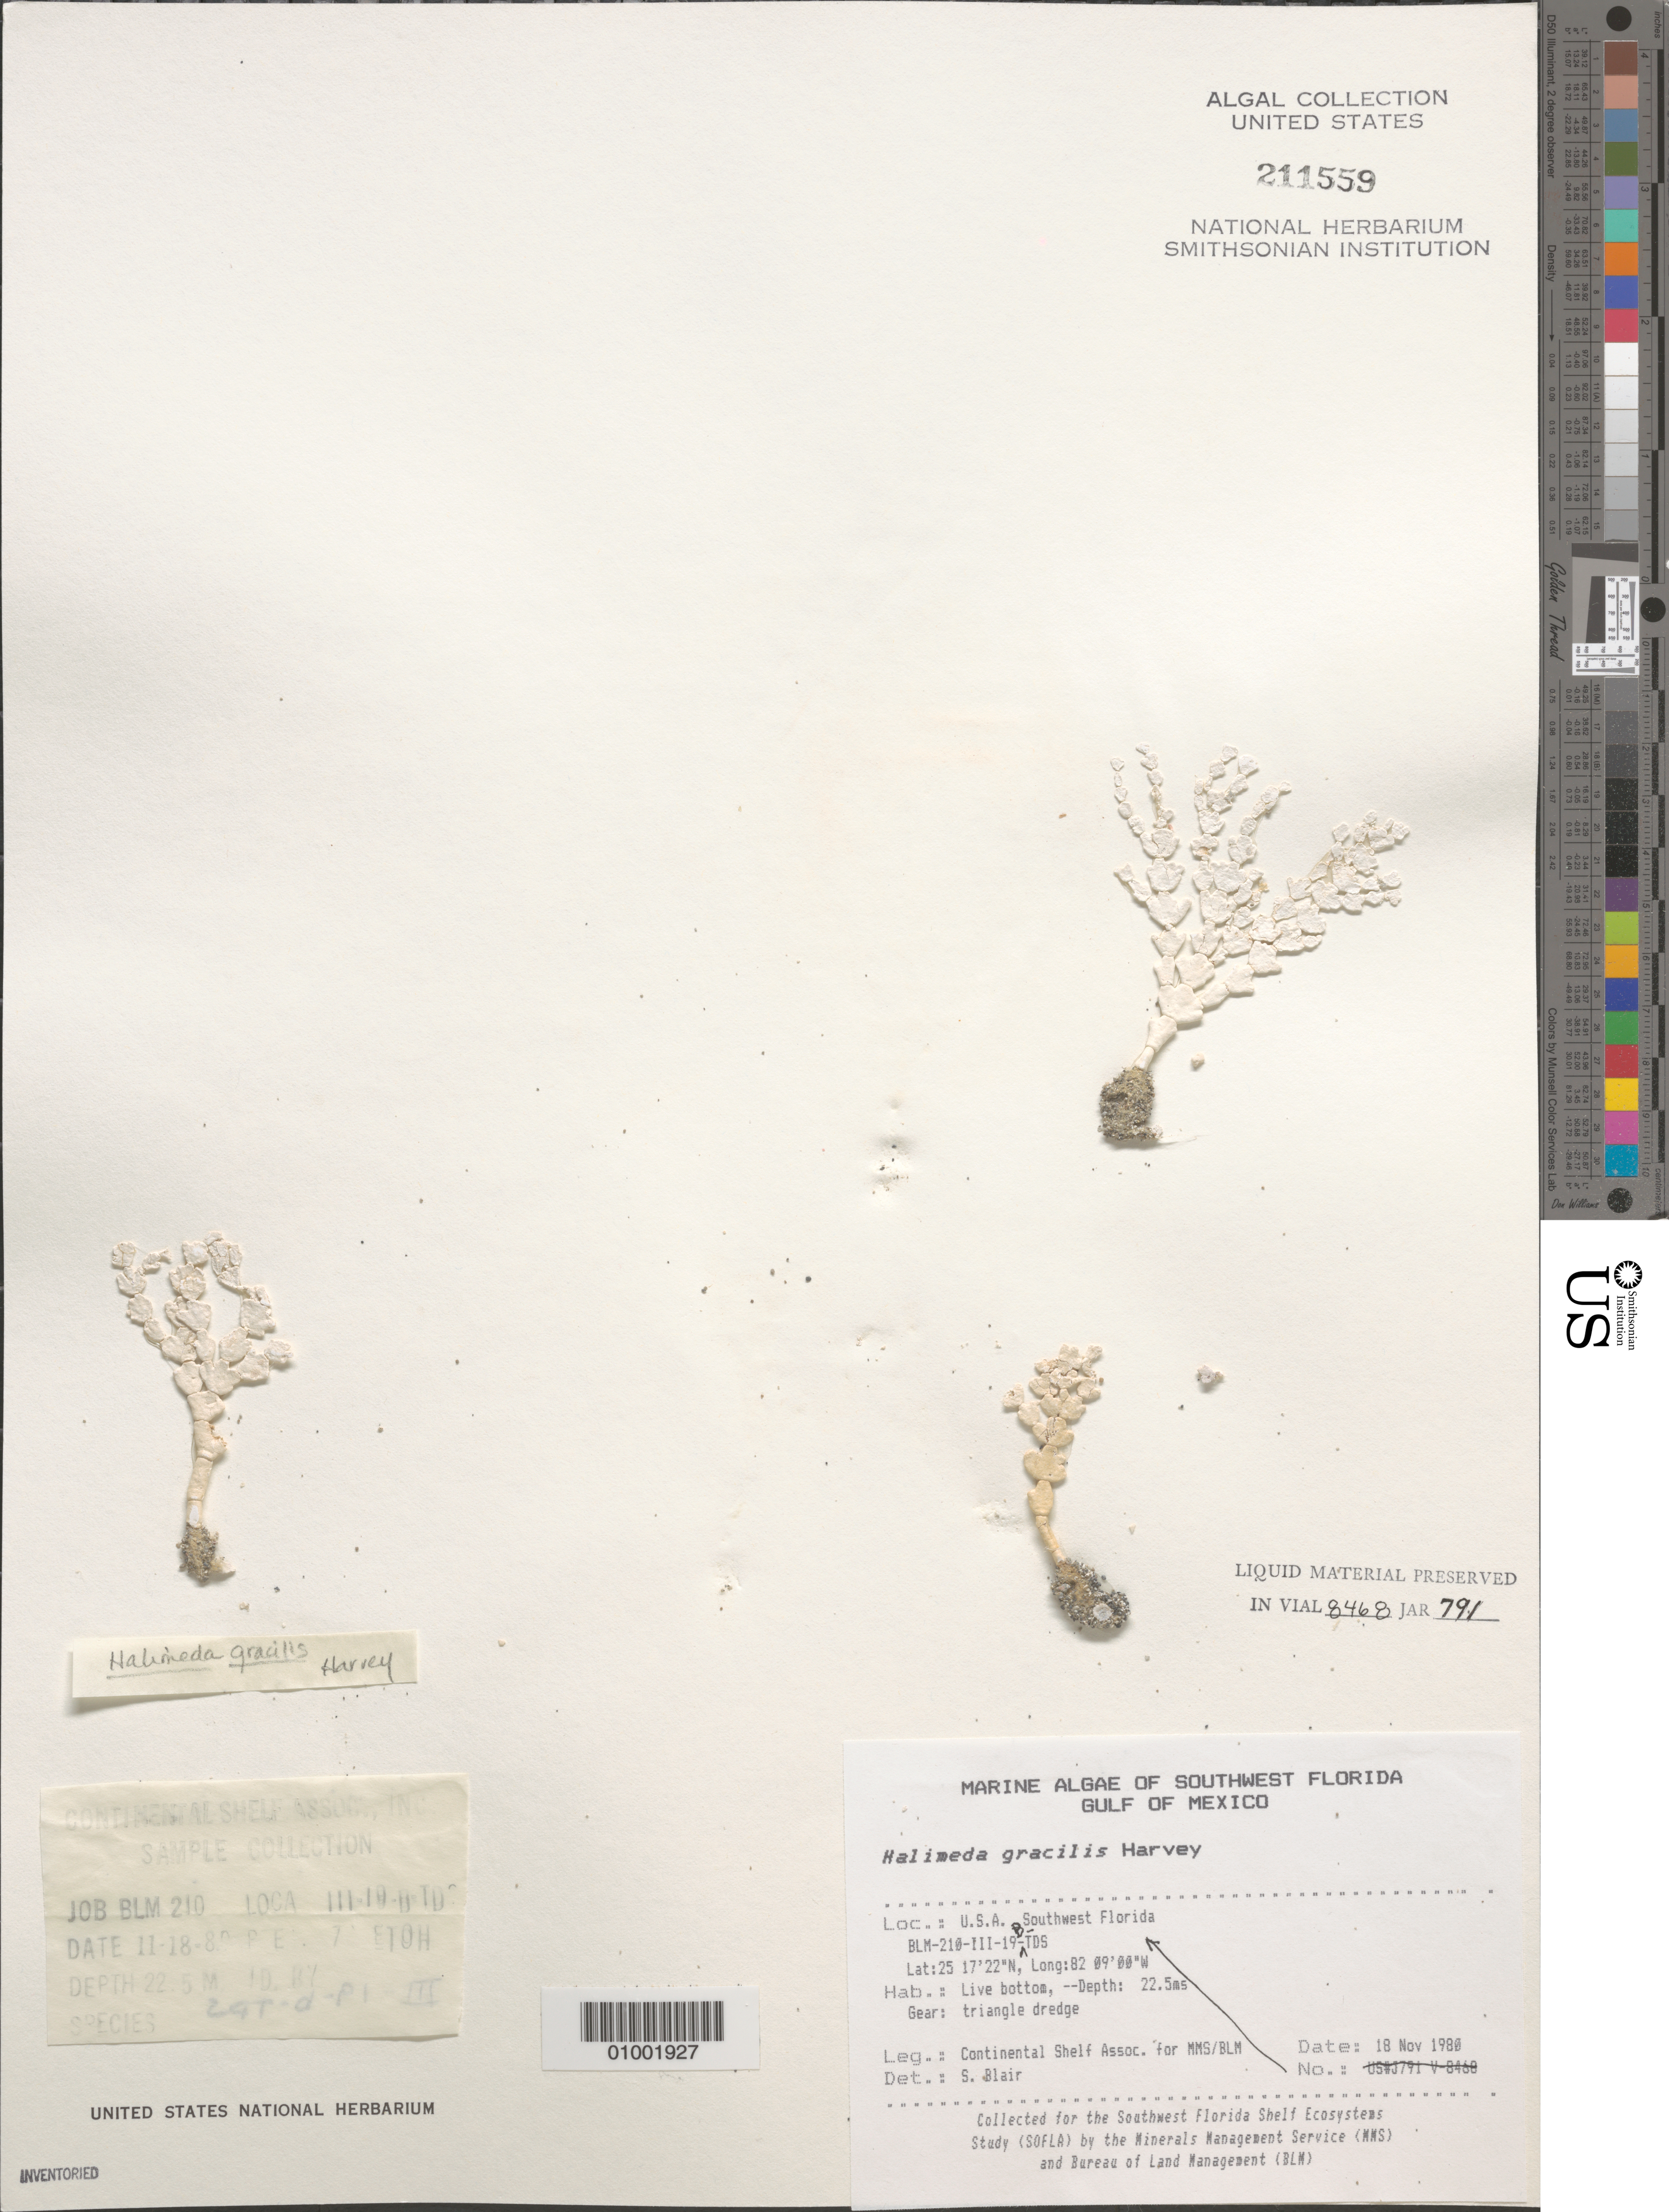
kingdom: Plantae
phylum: Chlorophyta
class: Ulvophyceae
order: Bryopsidales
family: Halimedaceae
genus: Halimeda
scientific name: Halimeda gracilis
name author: Harv. ex J. Agardh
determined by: Blair, S. M.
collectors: Continental Shelf Associates for the MMS/BLM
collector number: BLM-210-III-19-B-TDS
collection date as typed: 18 Nov 1980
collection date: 1980-11-18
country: United States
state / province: Florida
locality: Gulf of Mexico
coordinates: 25 17'22"N, 82 09'00"W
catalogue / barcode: US 211559